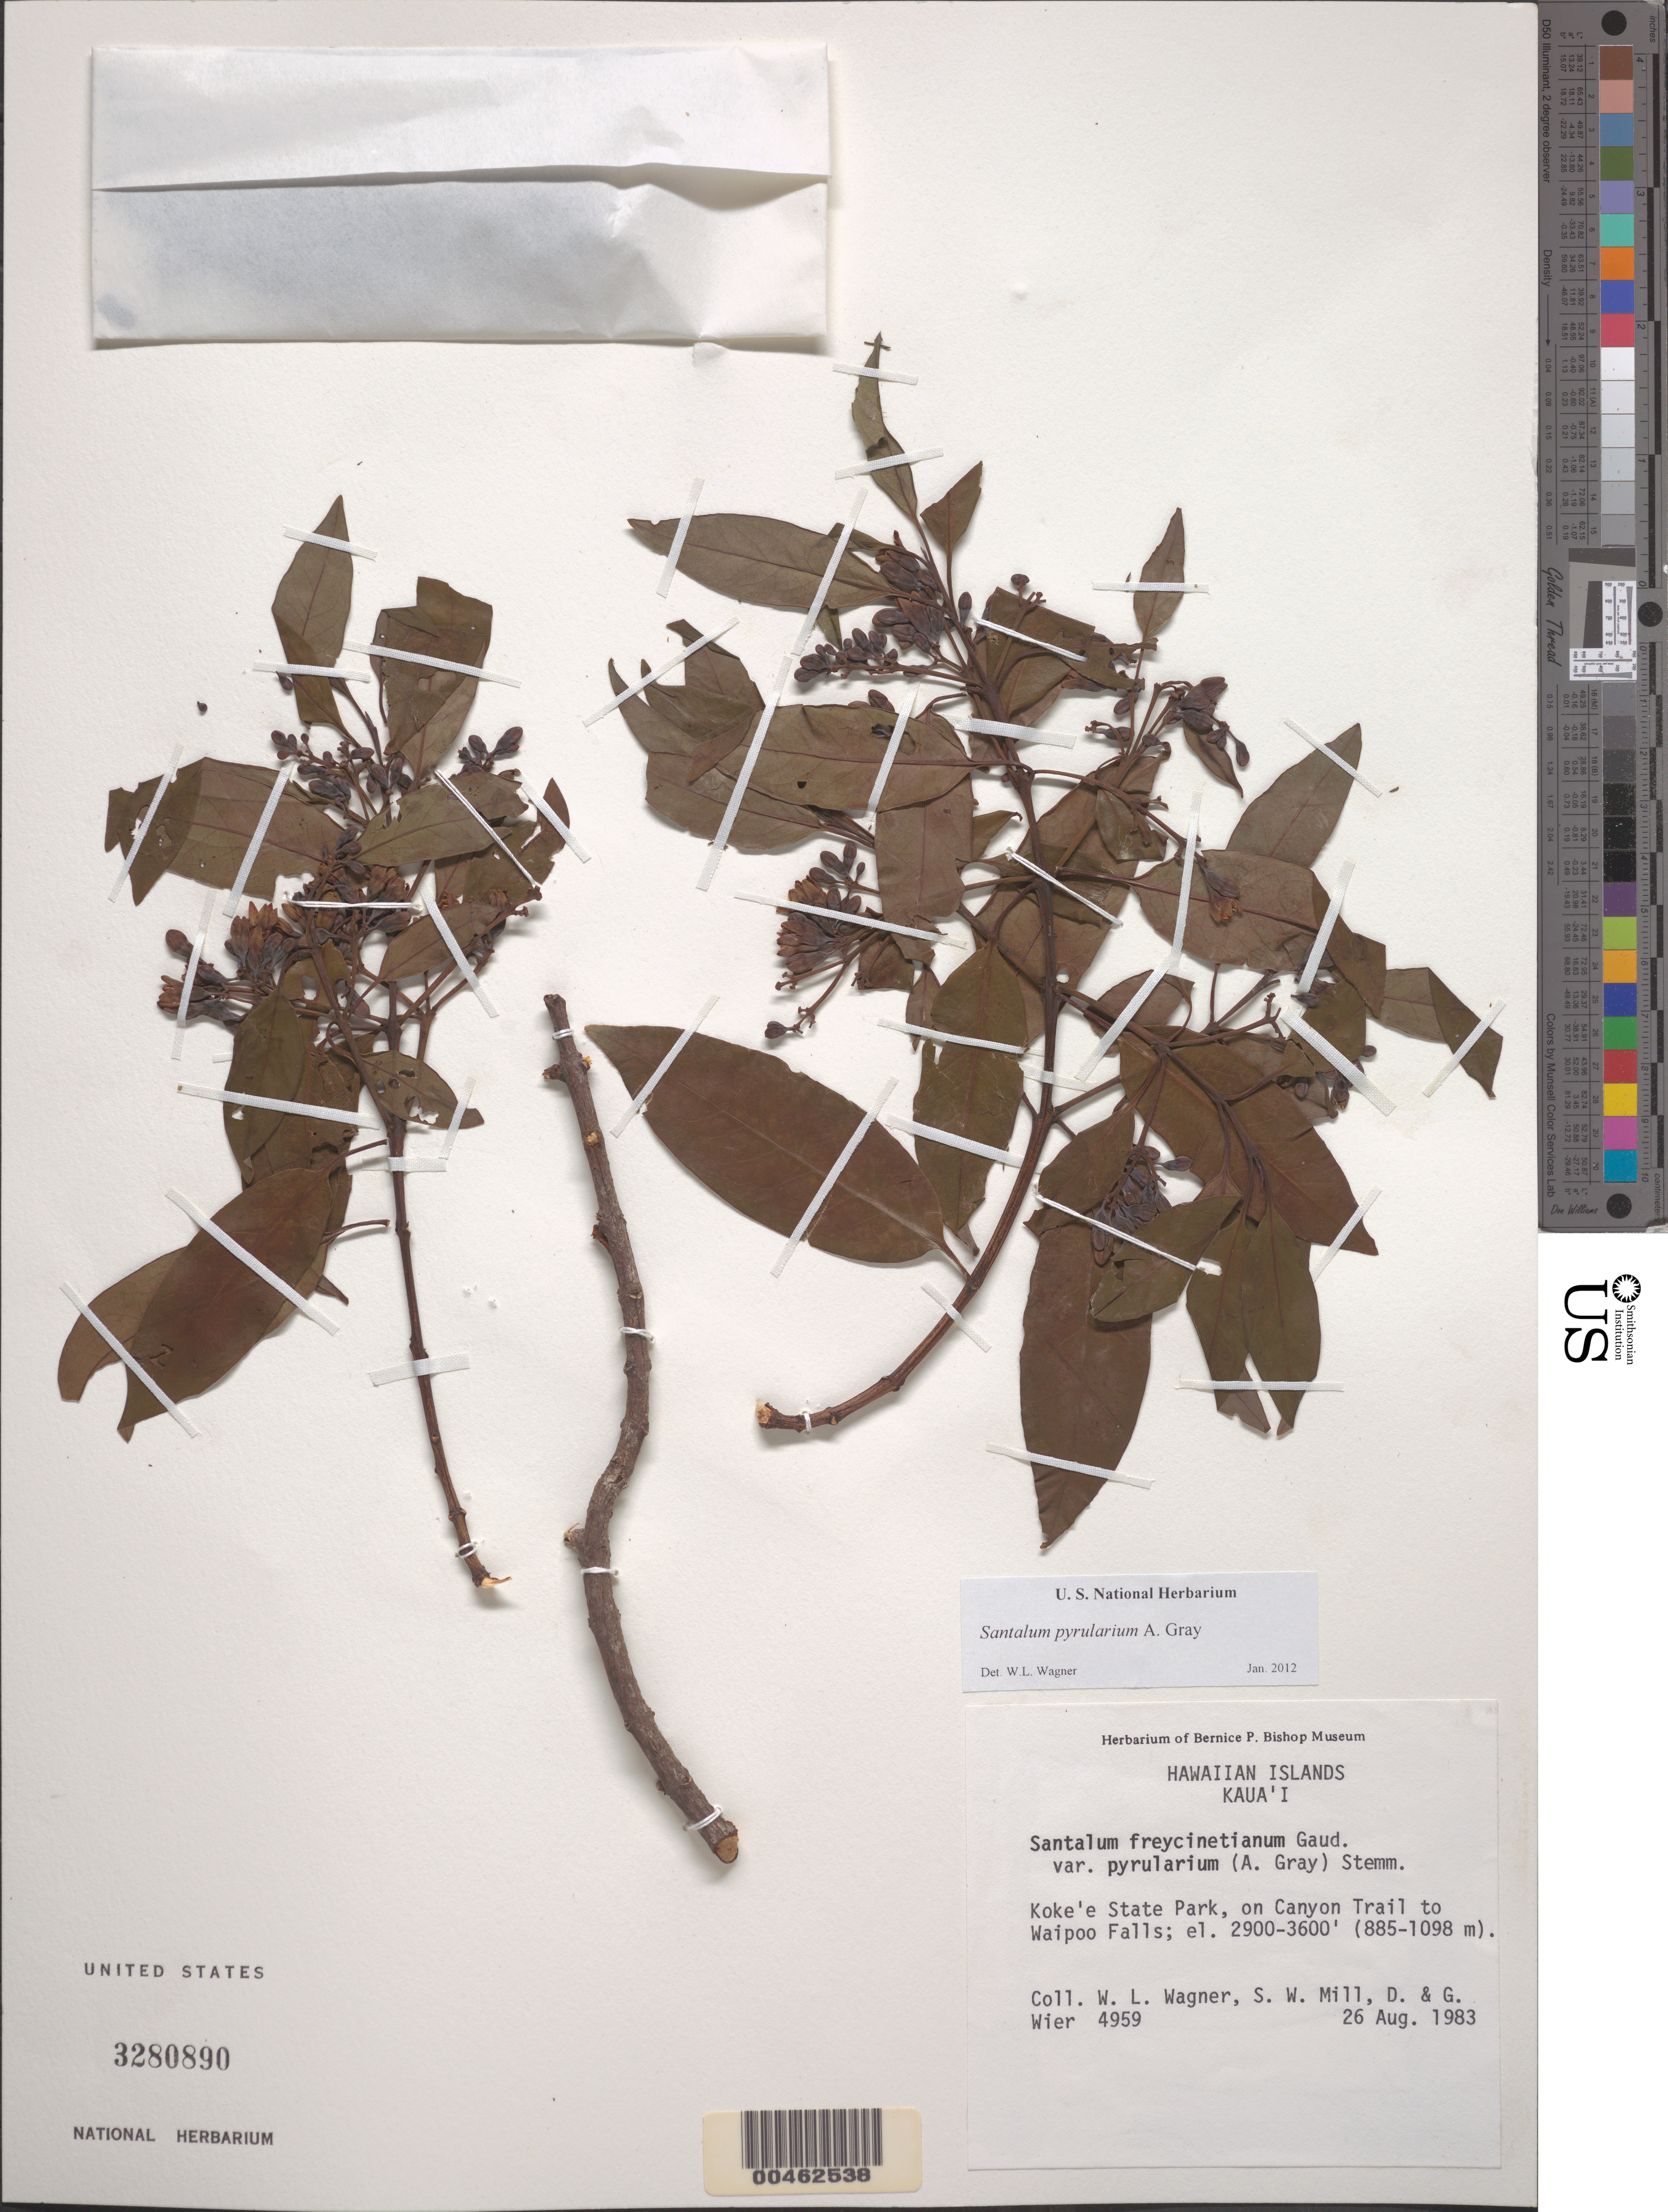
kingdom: Plantae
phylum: Tracheophyta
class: Magnoliopsida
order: Santalales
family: Santalaceae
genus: Santalum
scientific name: Santalum pyrularium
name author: A. Gray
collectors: W. L. Wagner, S. W. Miller, D. Wier & G. Wier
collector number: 4959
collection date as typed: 26 Aug 1983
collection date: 1983-08-26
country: United States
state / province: Hawaii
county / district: Kauai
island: Kaua'i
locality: Koke'e State Park, on Canyon Trail to Waipoo Falls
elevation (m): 884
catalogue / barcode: US 3280890